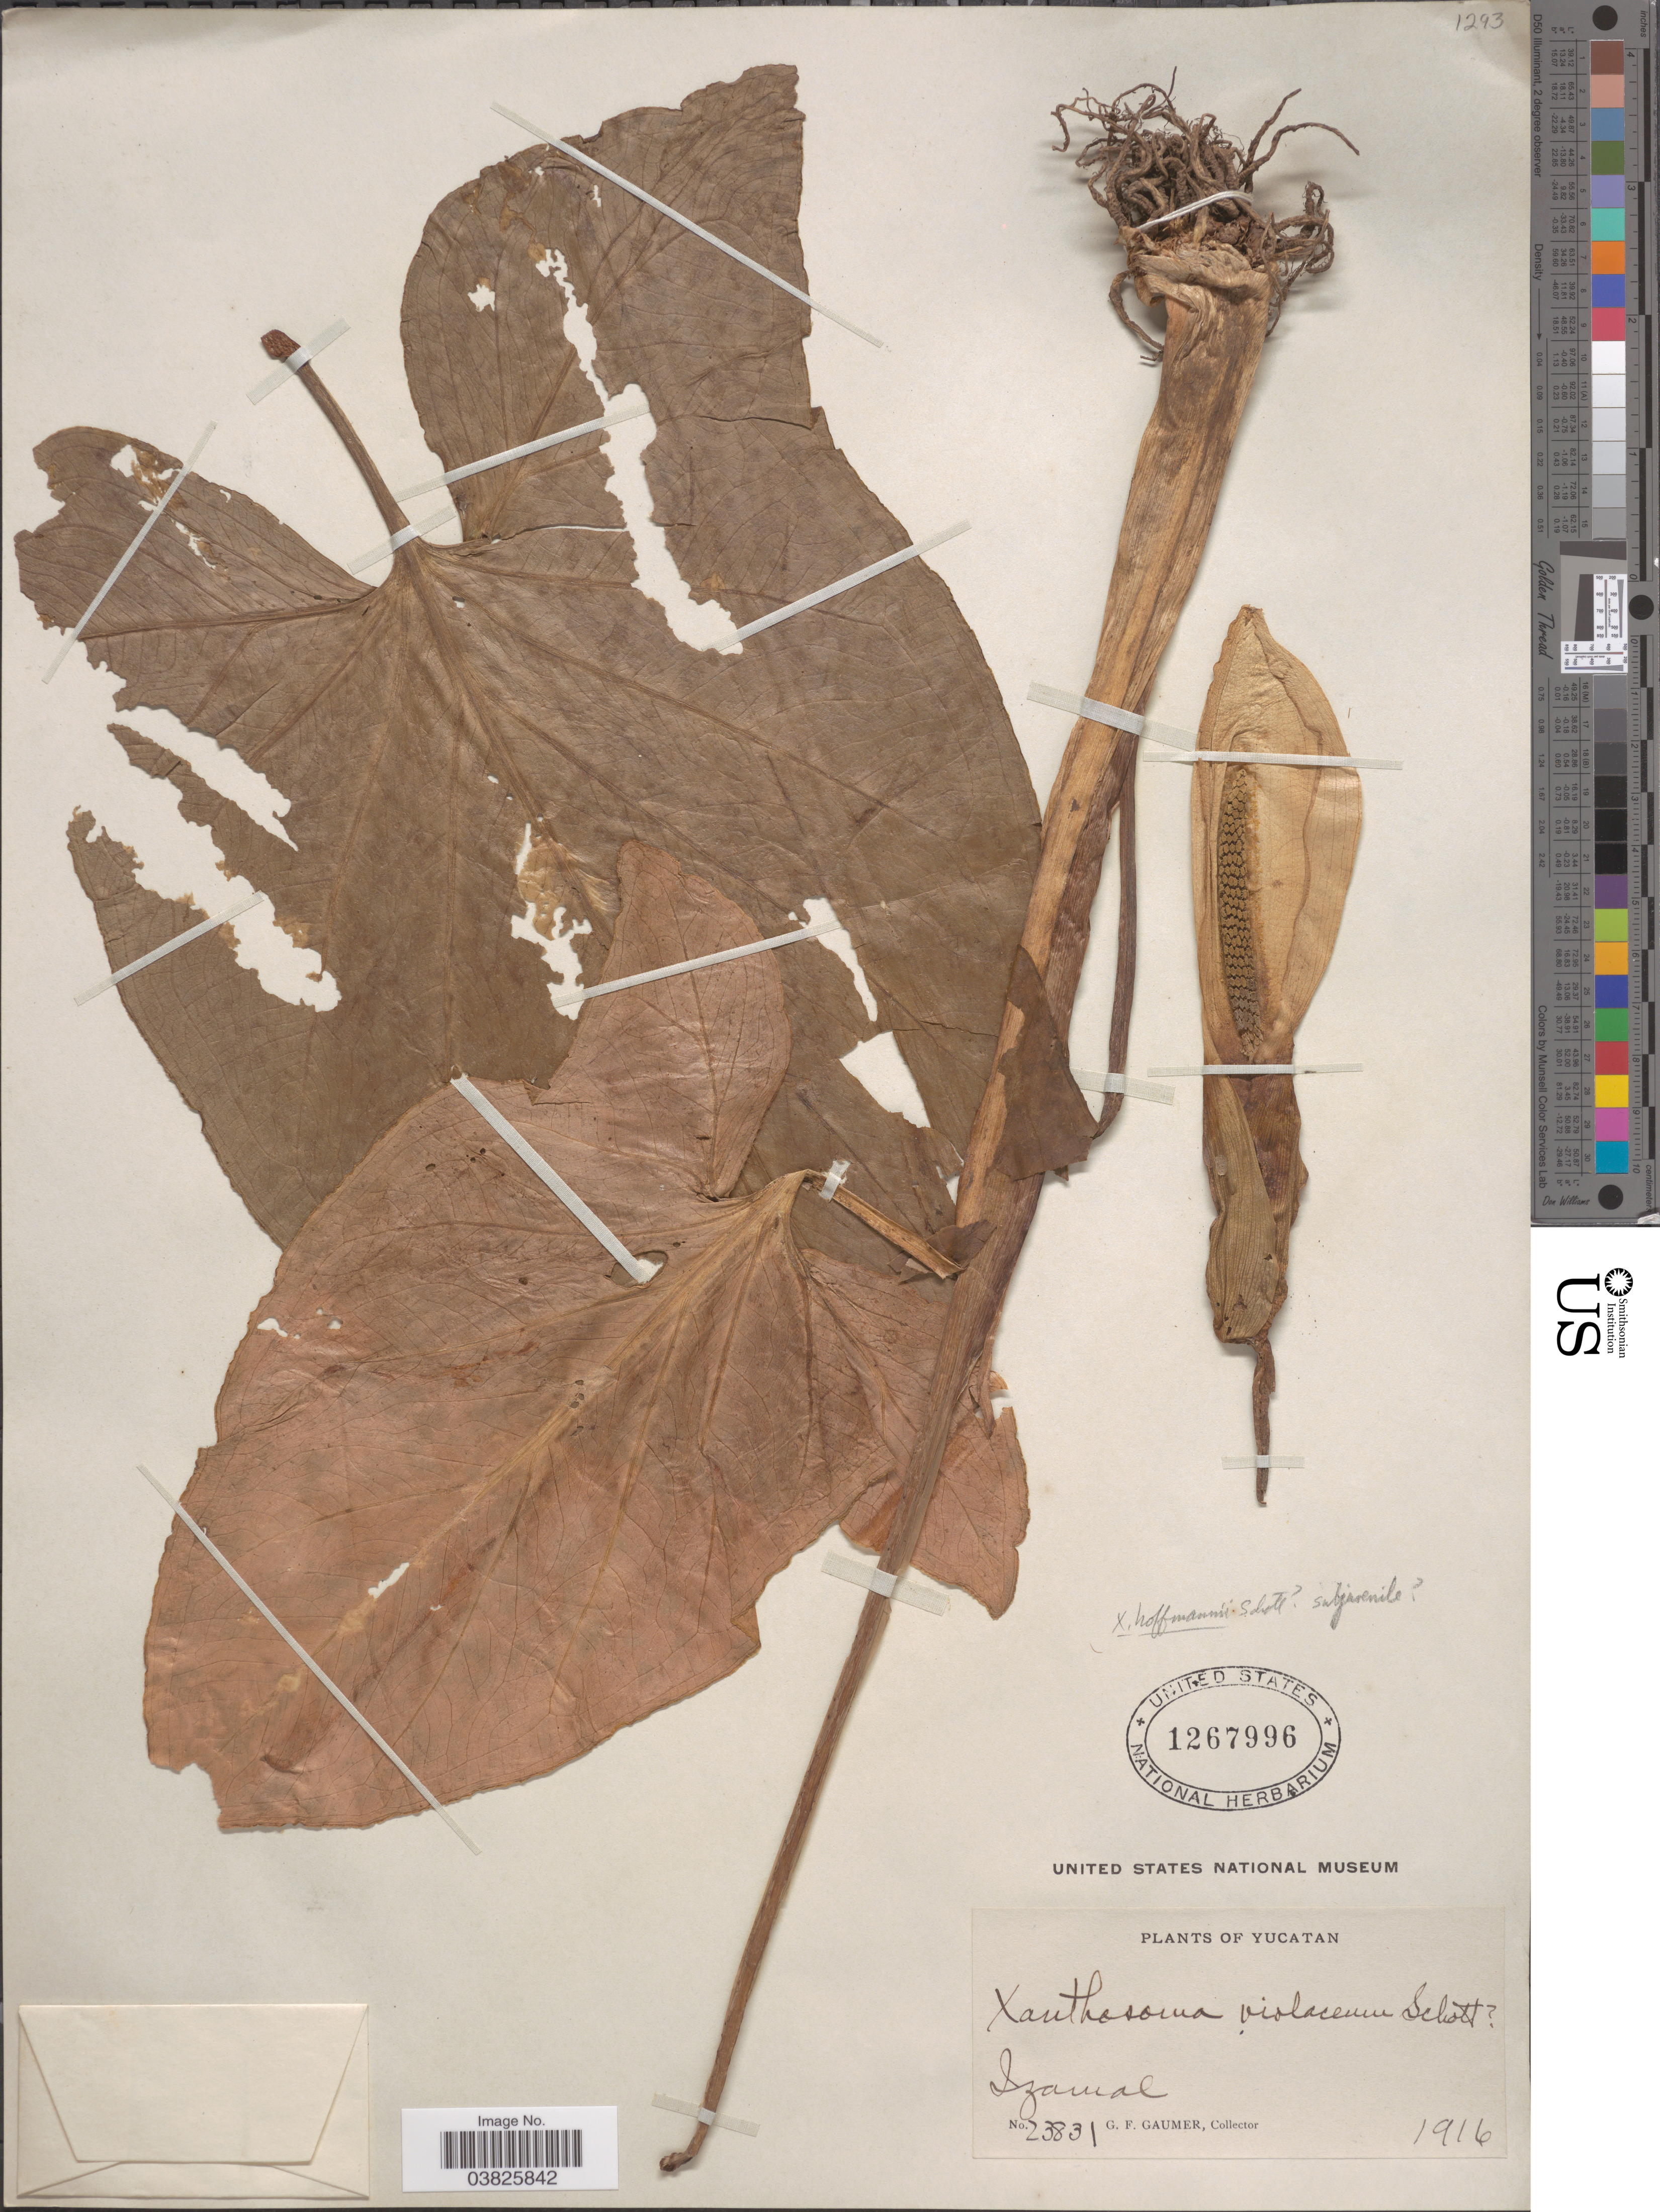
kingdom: Plantae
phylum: Tracheophyta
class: Liliopsida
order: Alismatales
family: Araceae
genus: Xanthosoma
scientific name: Xanthosoma hoffmannii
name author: (Schott) Schott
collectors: G. F. Gaumer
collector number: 23831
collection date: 1916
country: Mexico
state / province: Yucatán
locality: Izamal.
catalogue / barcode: US 1267996